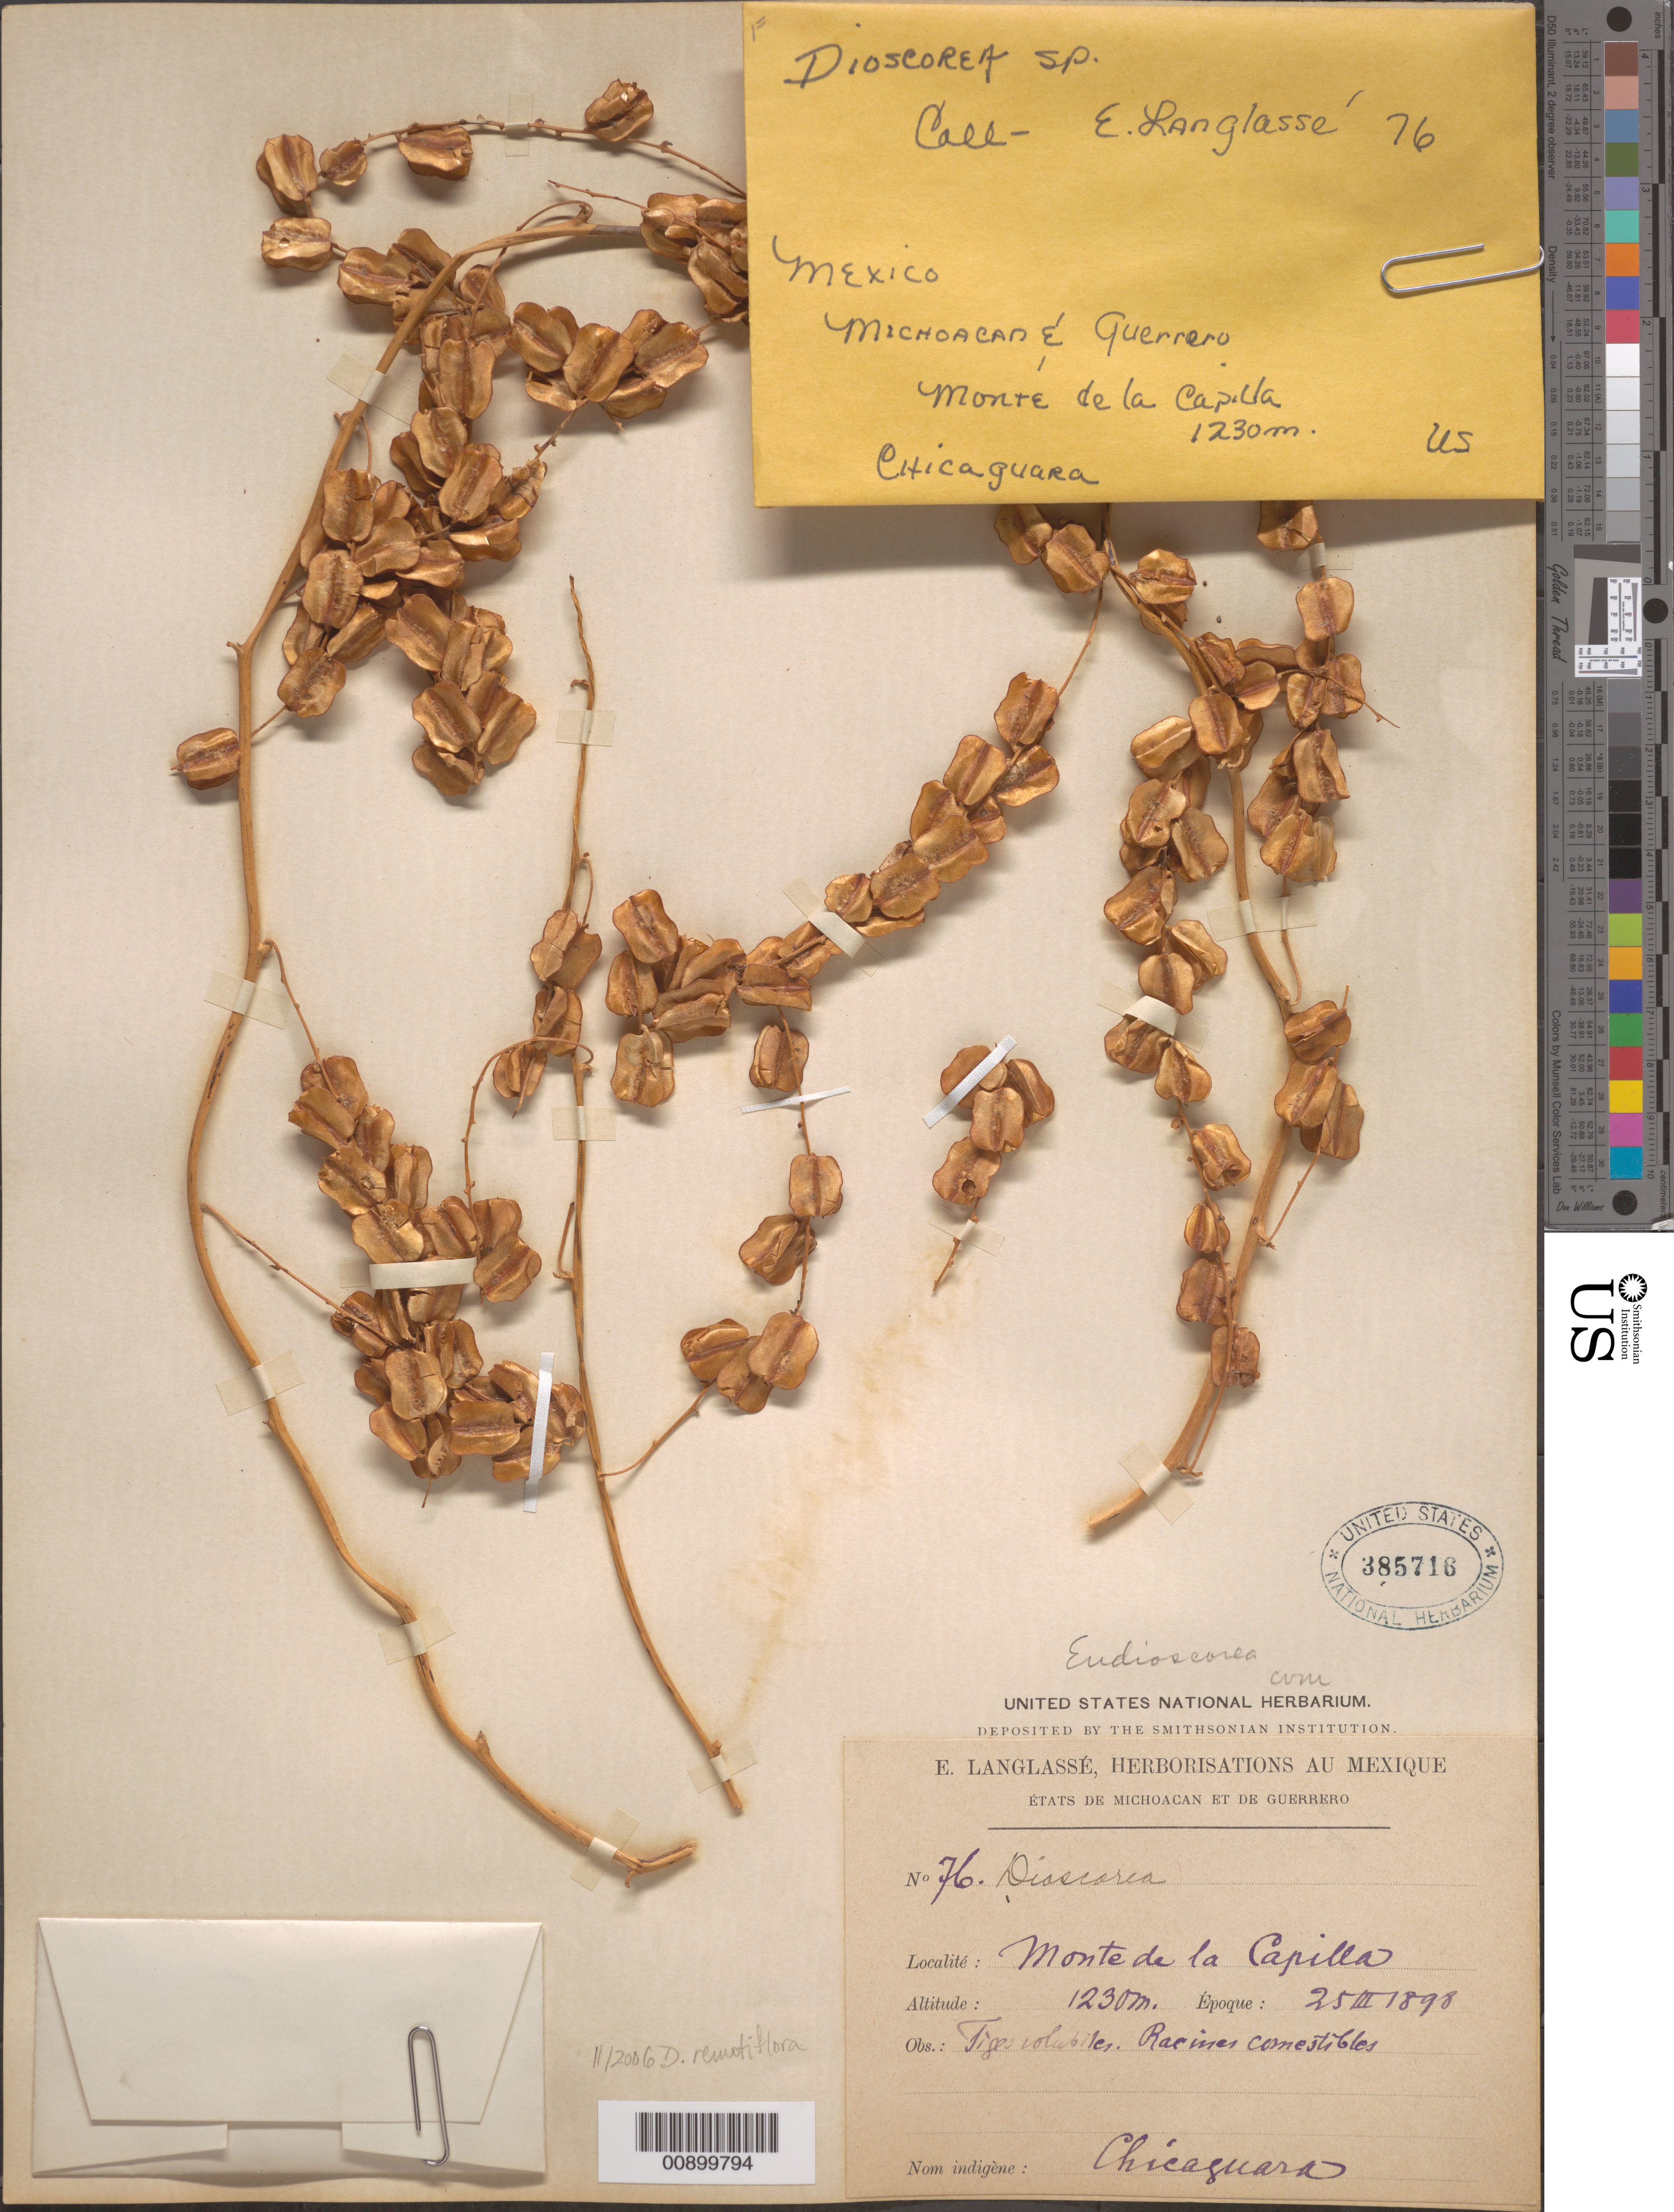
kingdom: Plantae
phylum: Tracheophyta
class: Liliopsida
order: Dioscoreales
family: Dioscoreaceae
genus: Dioscorea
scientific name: Dioscorea remotiflora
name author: Kunth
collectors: E. Langlassé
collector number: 76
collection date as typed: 25 Mar 1898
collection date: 1898-03-25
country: Mexico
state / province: Guerrero / Michoacán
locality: États de Michoacán et de Guerrero. Monte de la Capilla.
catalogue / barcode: US 385716